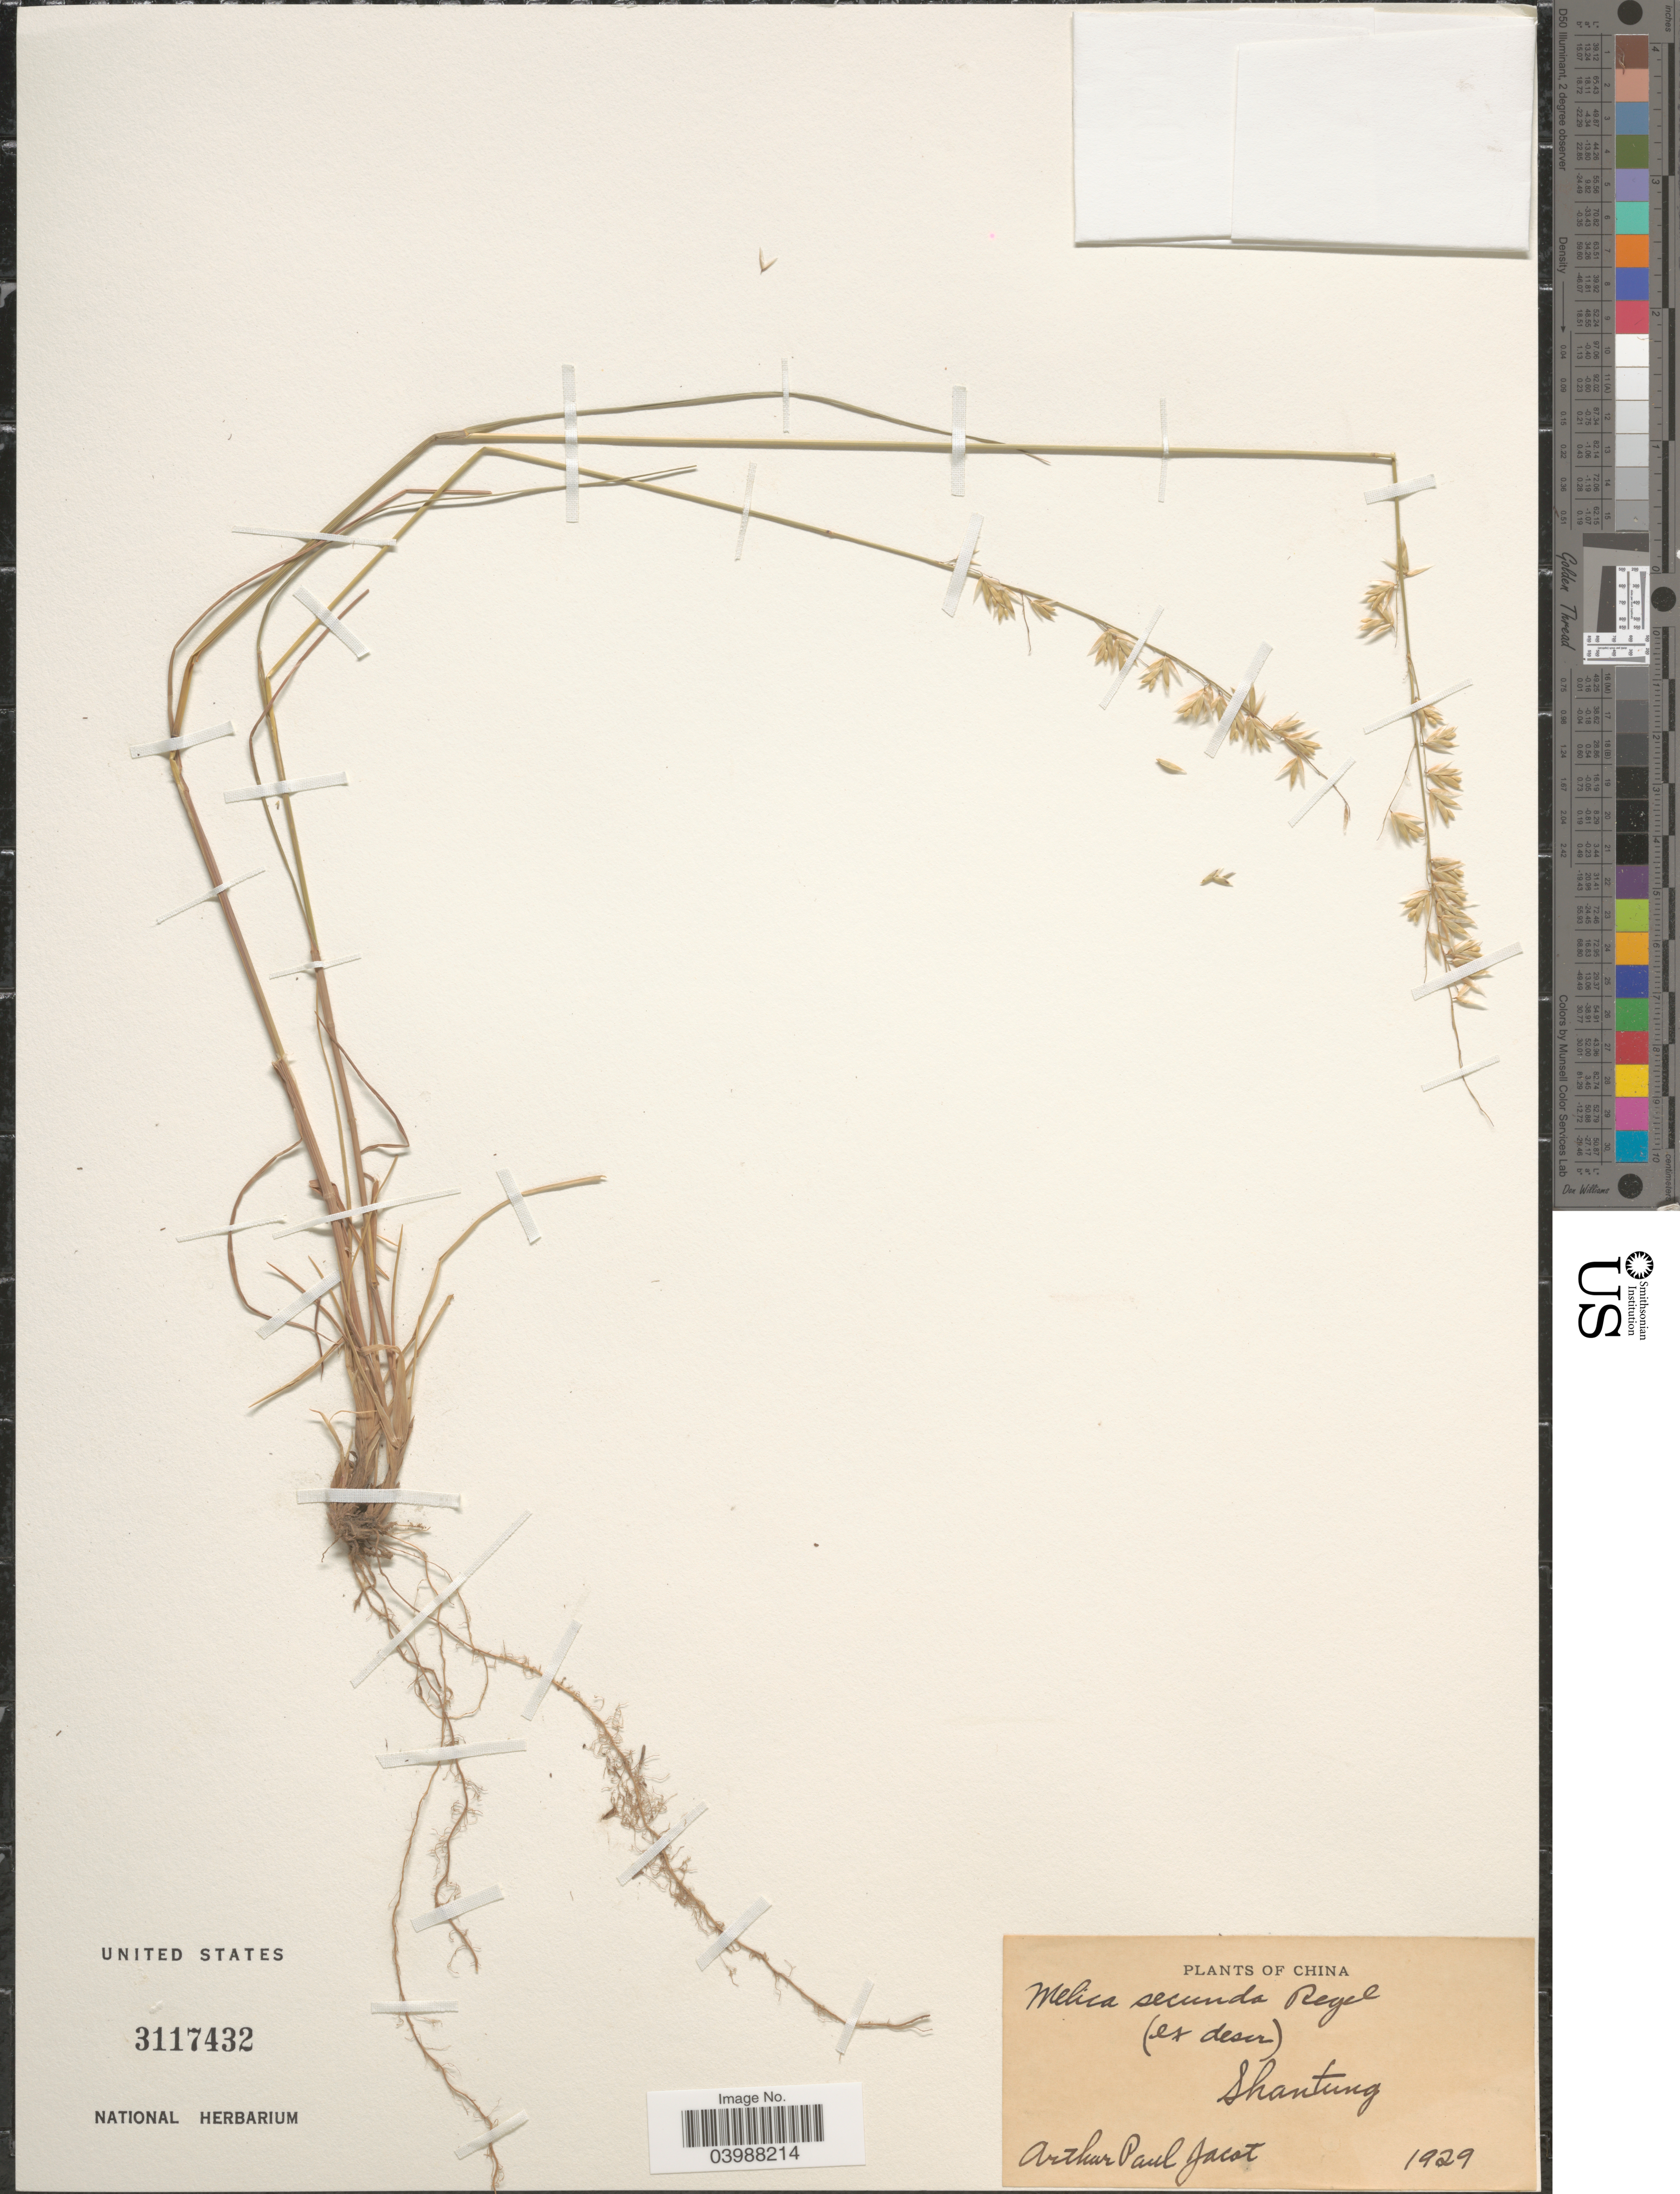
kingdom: Plantae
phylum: Tracheophyta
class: Liliopsida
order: Poales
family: Poaceae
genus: Melica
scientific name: Melica secunda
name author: Regel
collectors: A. Jacot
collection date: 1929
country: China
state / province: Shandong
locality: Shantung.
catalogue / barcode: US 3117432